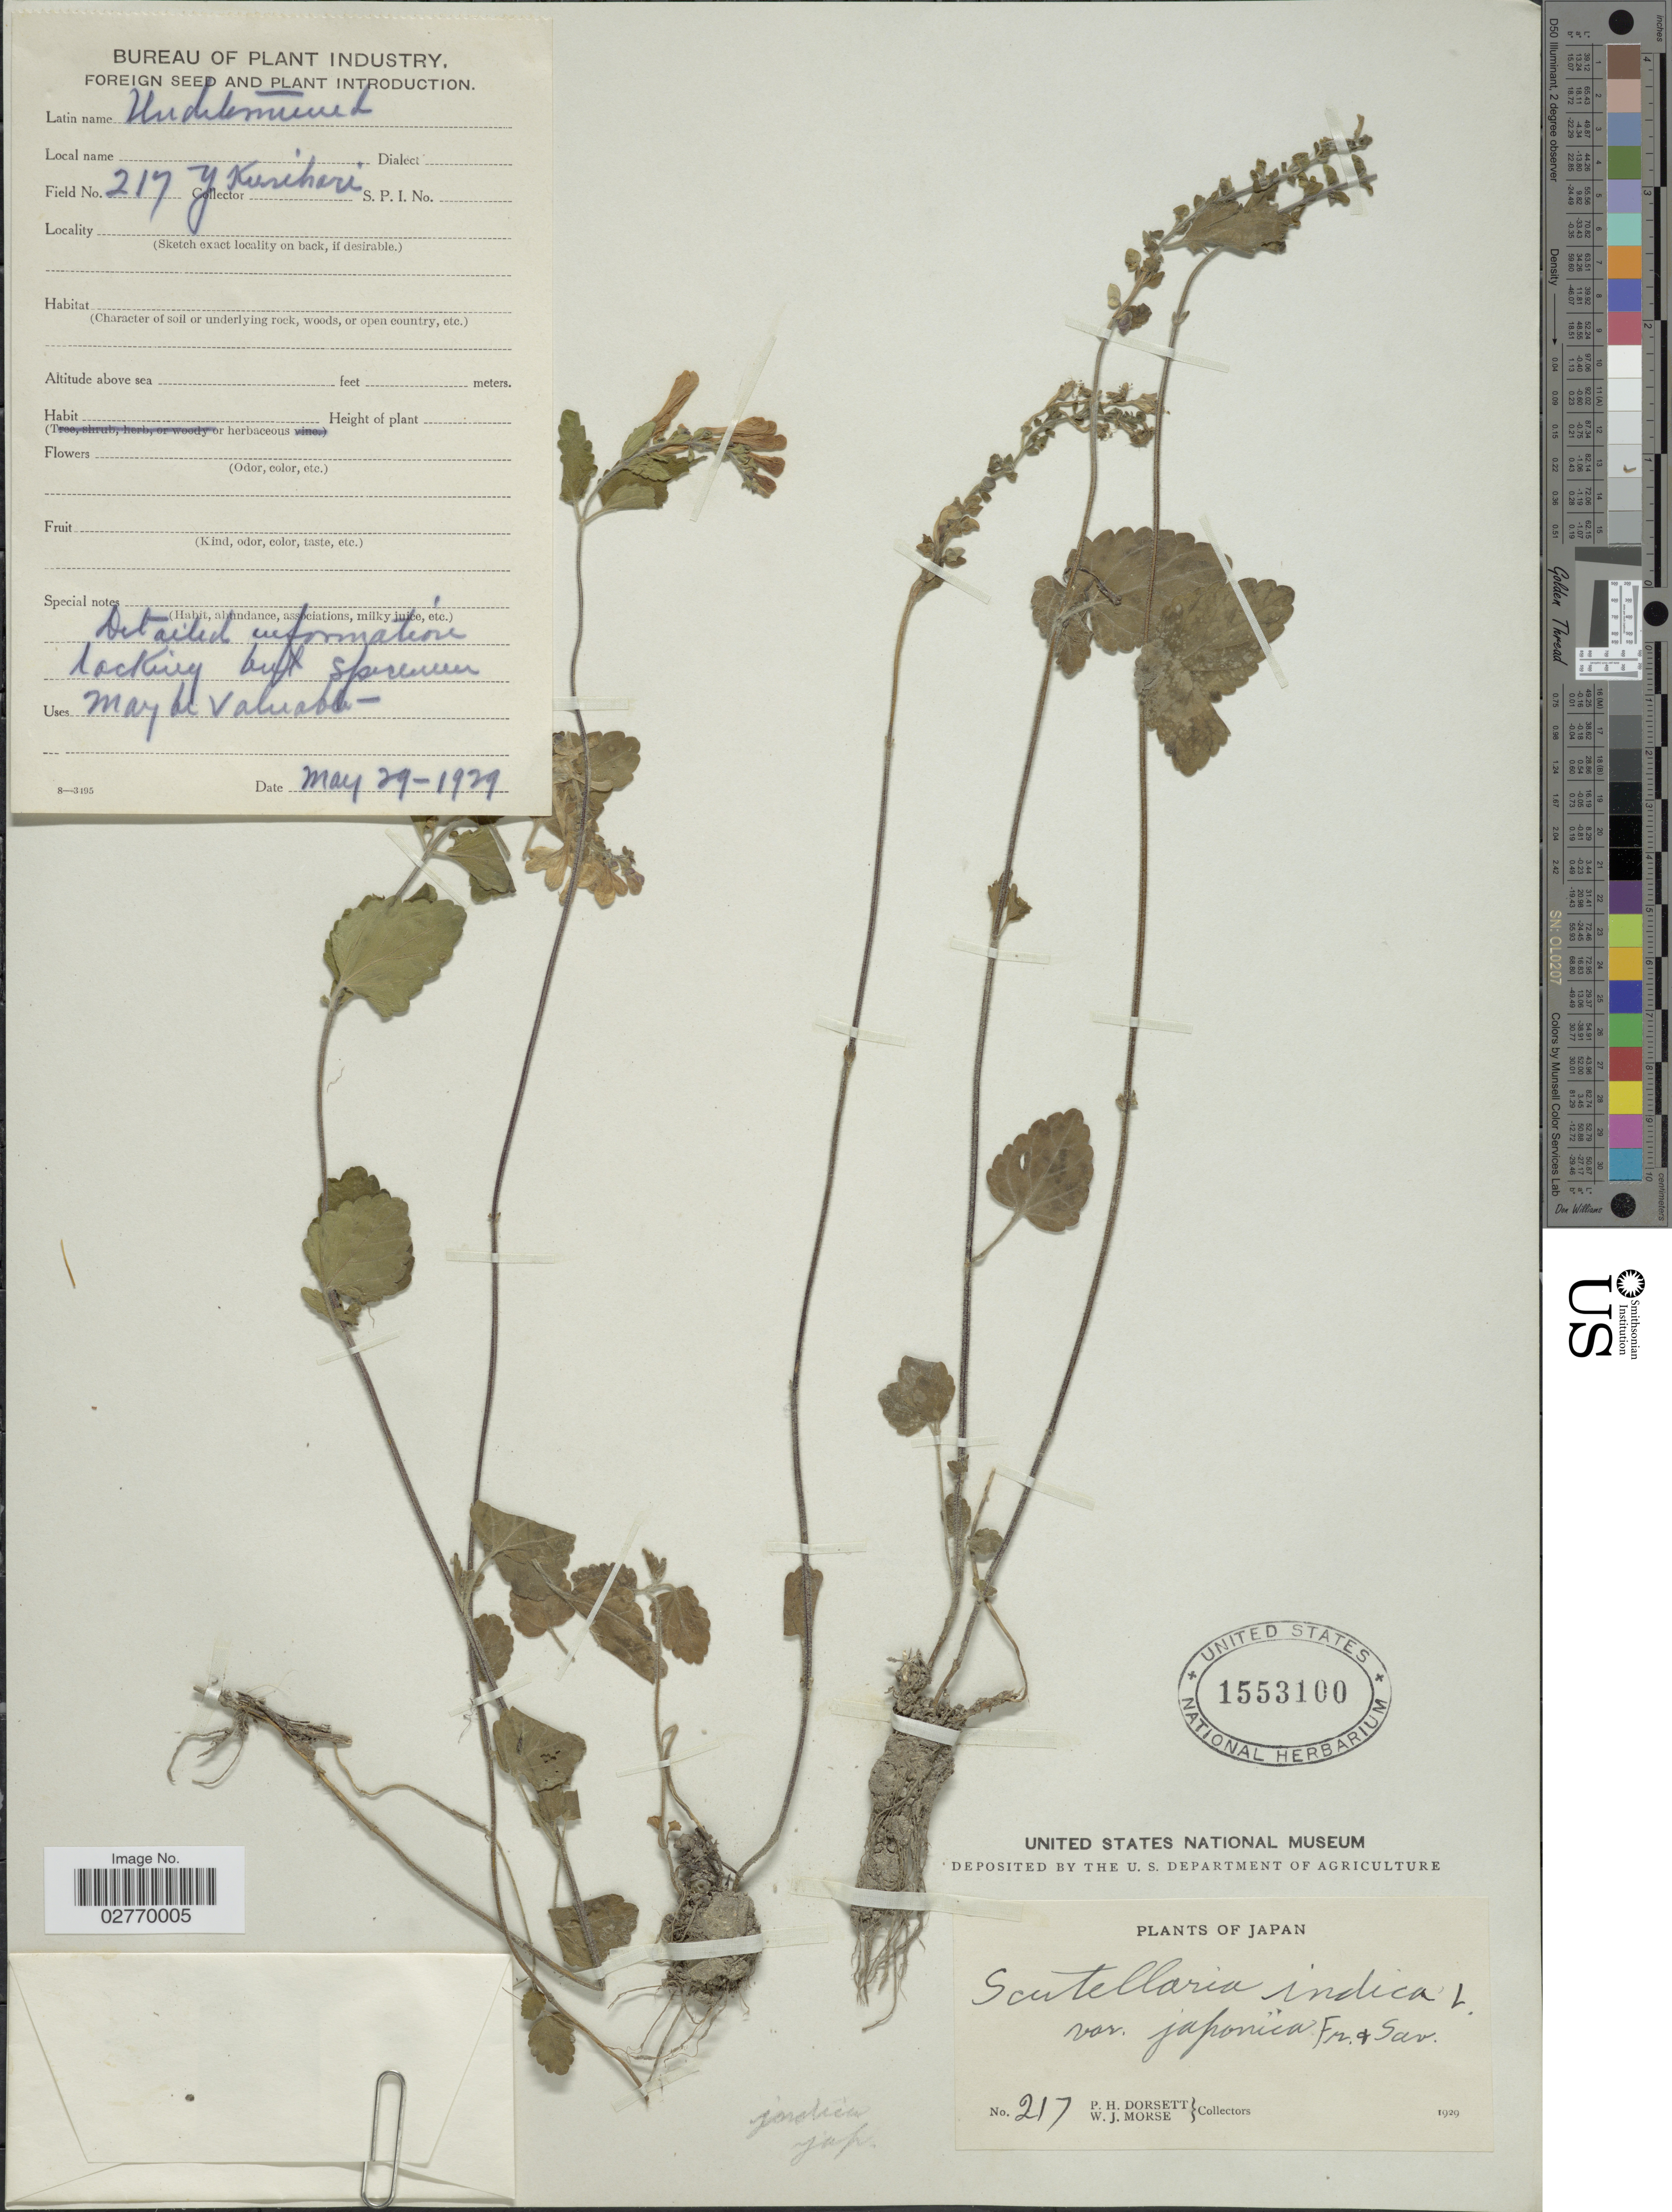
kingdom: Plantae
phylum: Tracheophyta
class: Magnoliopsida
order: Lamiales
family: Lamiaceae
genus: Scutellaria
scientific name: Scutellaria indica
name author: L.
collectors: P. H. Dorsett & W. J. Morse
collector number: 217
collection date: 1929-05-29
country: Japan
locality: Y Kusihari.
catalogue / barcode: US 1553100